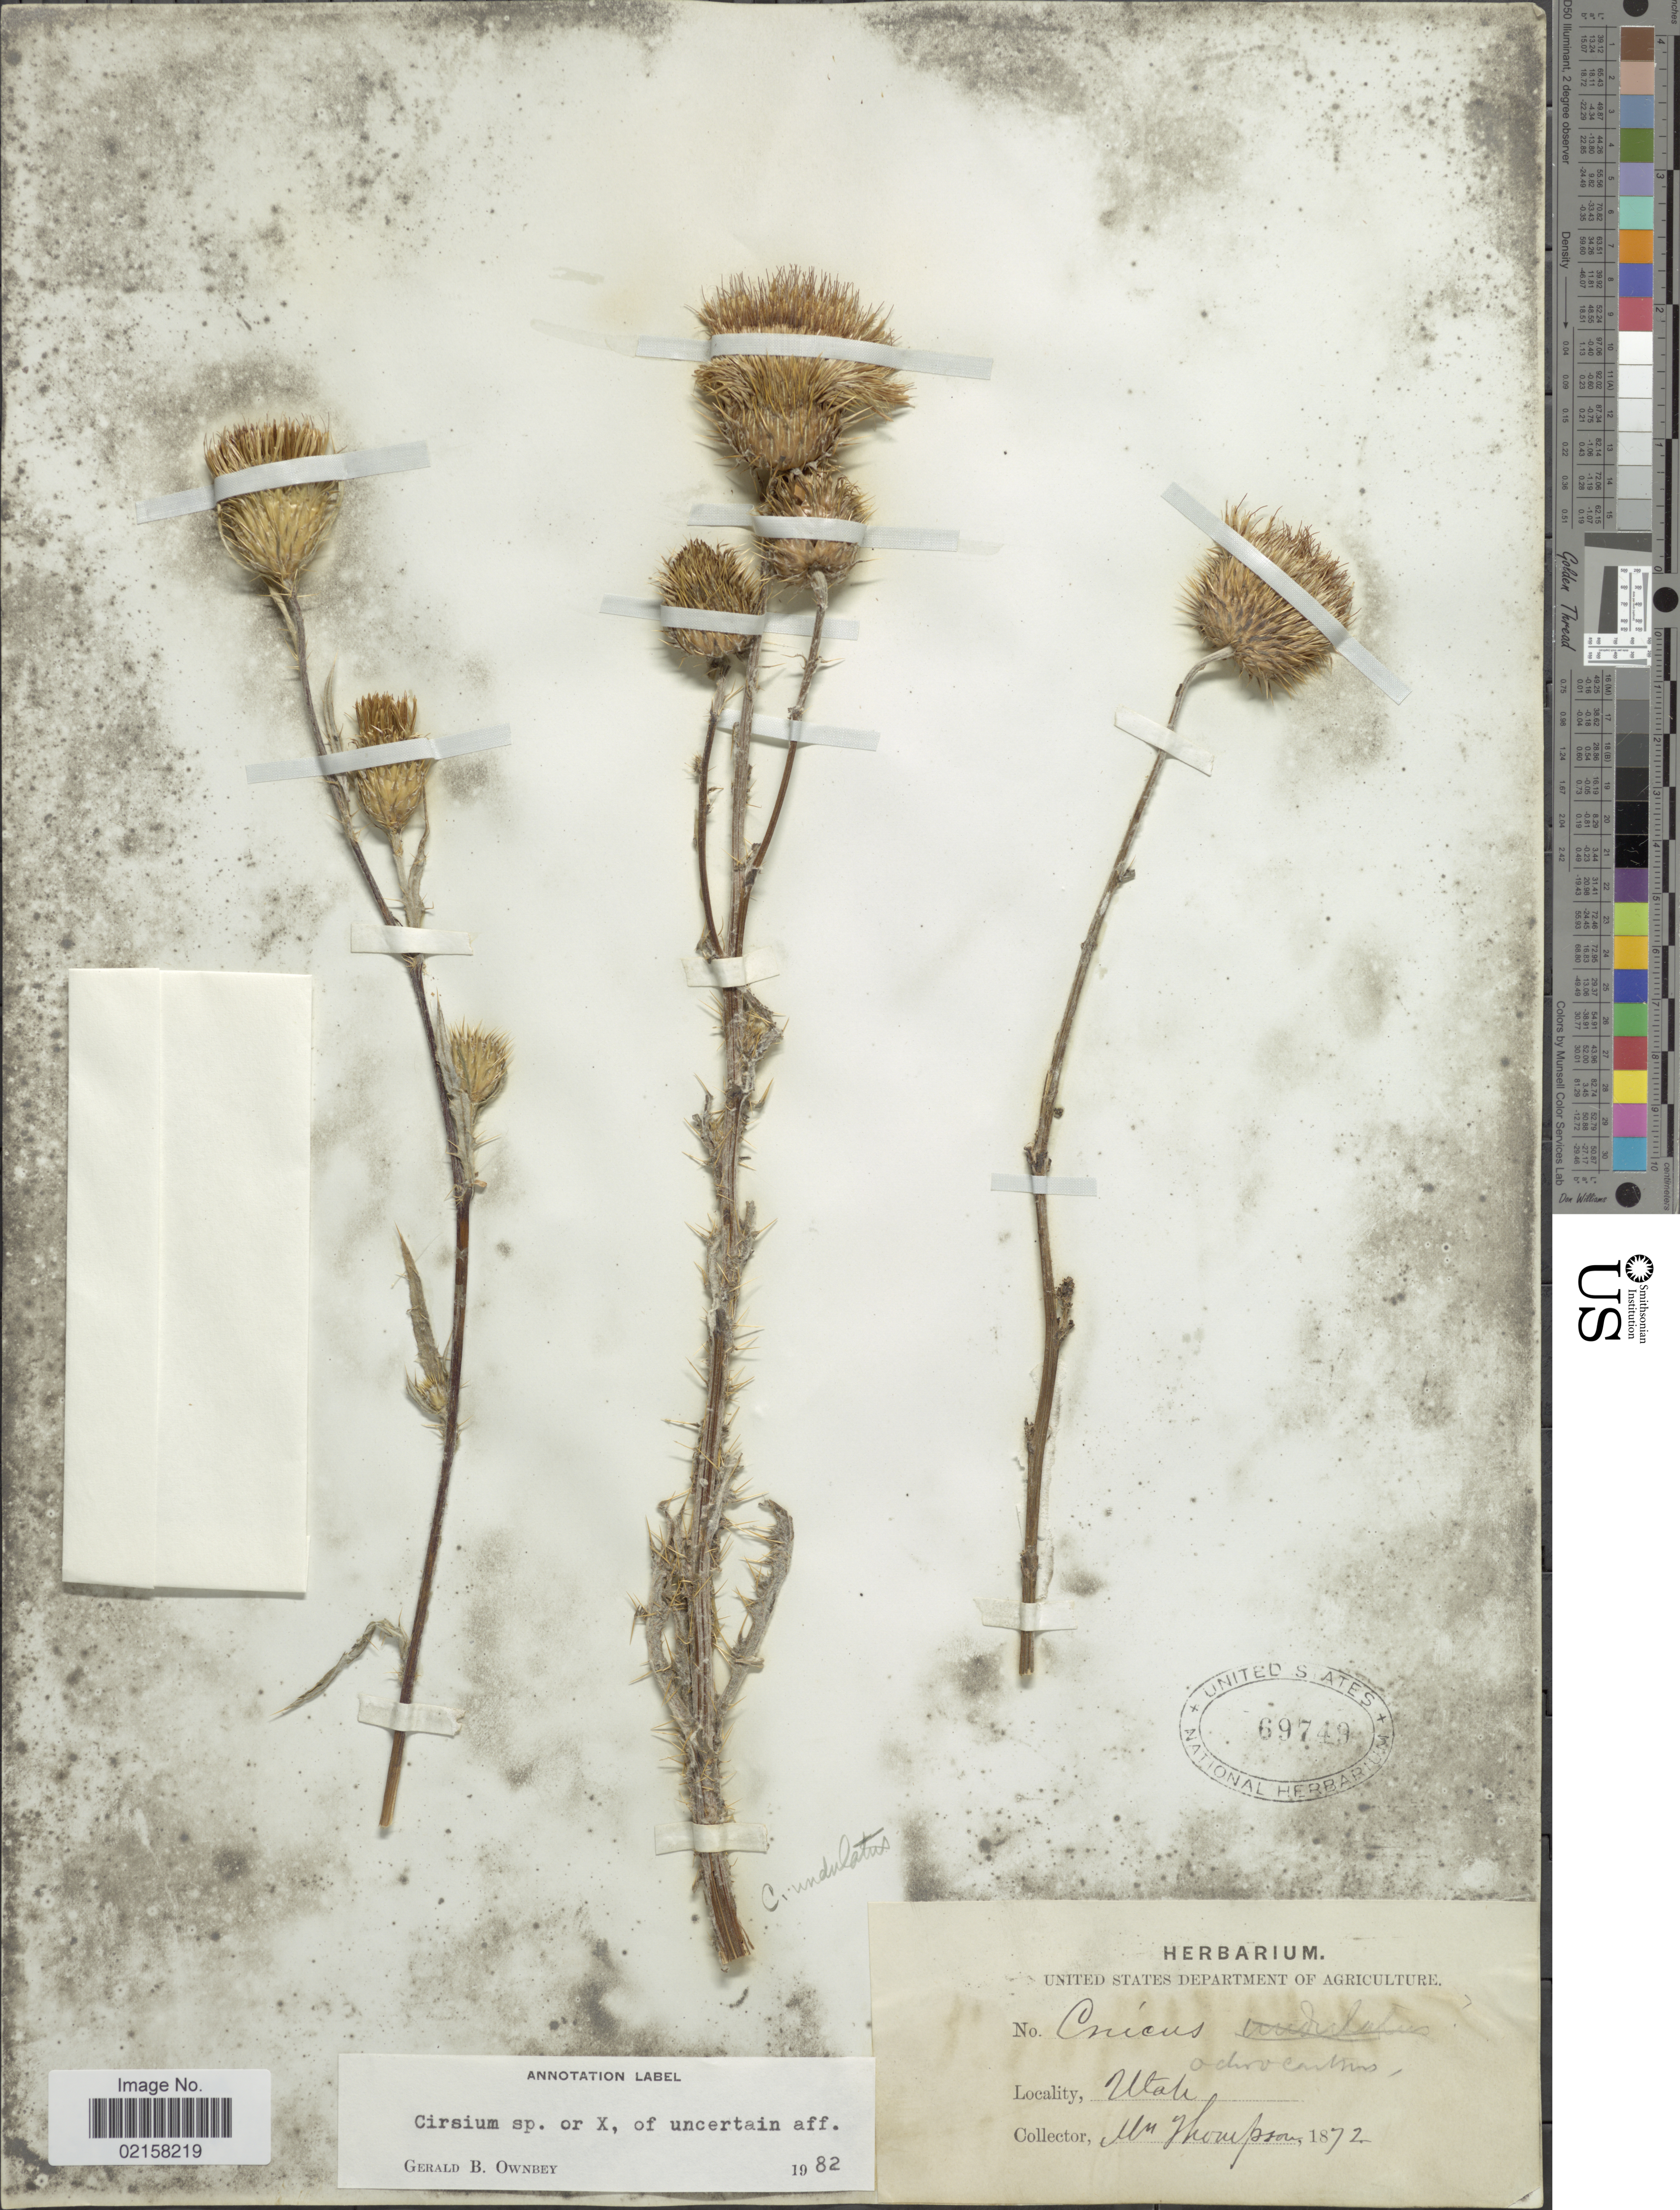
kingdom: Plantae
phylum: Tracheophyta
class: Magnoliopsida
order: Asterales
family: Asteraceae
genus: Cirsium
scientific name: Cirsium sp.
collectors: W. Thompson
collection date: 1872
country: United States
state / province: Utah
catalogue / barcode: US 69749